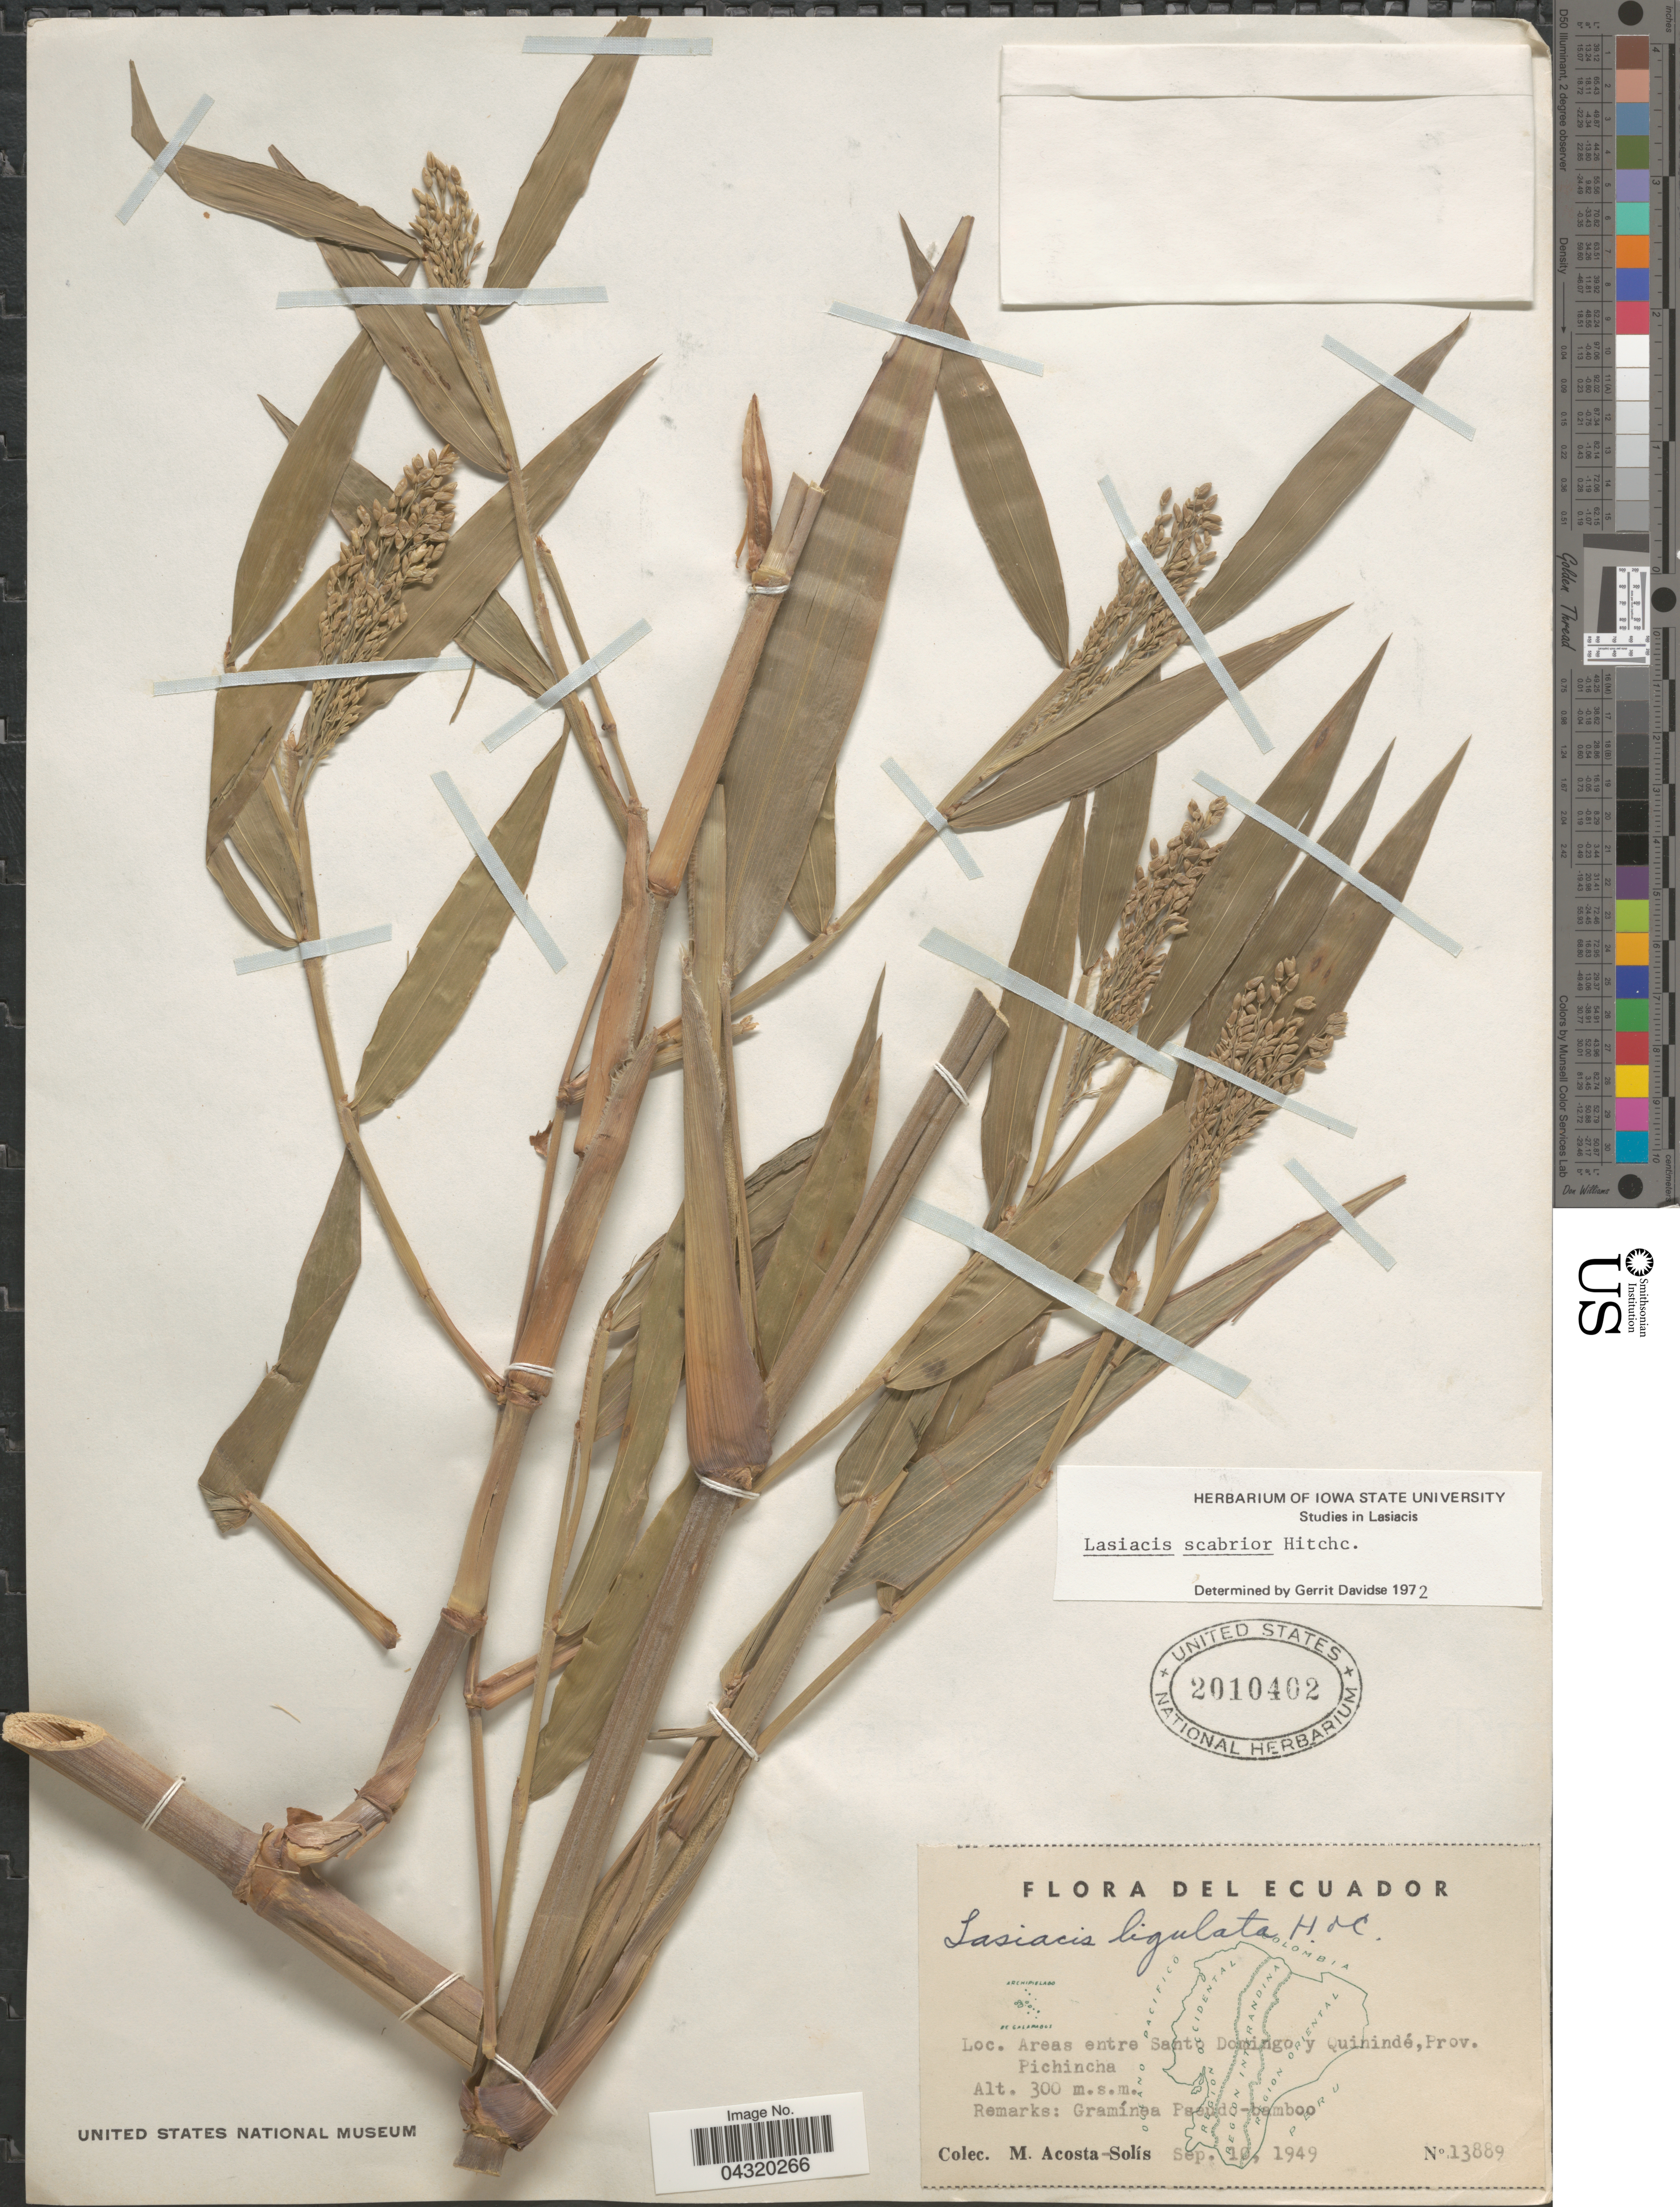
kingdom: Plantae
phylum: Tracheophyta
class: Liliopsida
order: Poales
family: Poaceae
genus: Lasiacis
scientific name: Lasiacis scabrior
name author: Hitchc.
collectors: M. Acosta Solis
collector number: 13889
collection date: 1949-09-10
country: Ecuador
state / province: Pichincha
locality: Areas entre Santo Domingo y Quinindé.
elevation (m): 300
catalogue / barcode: US 2010402